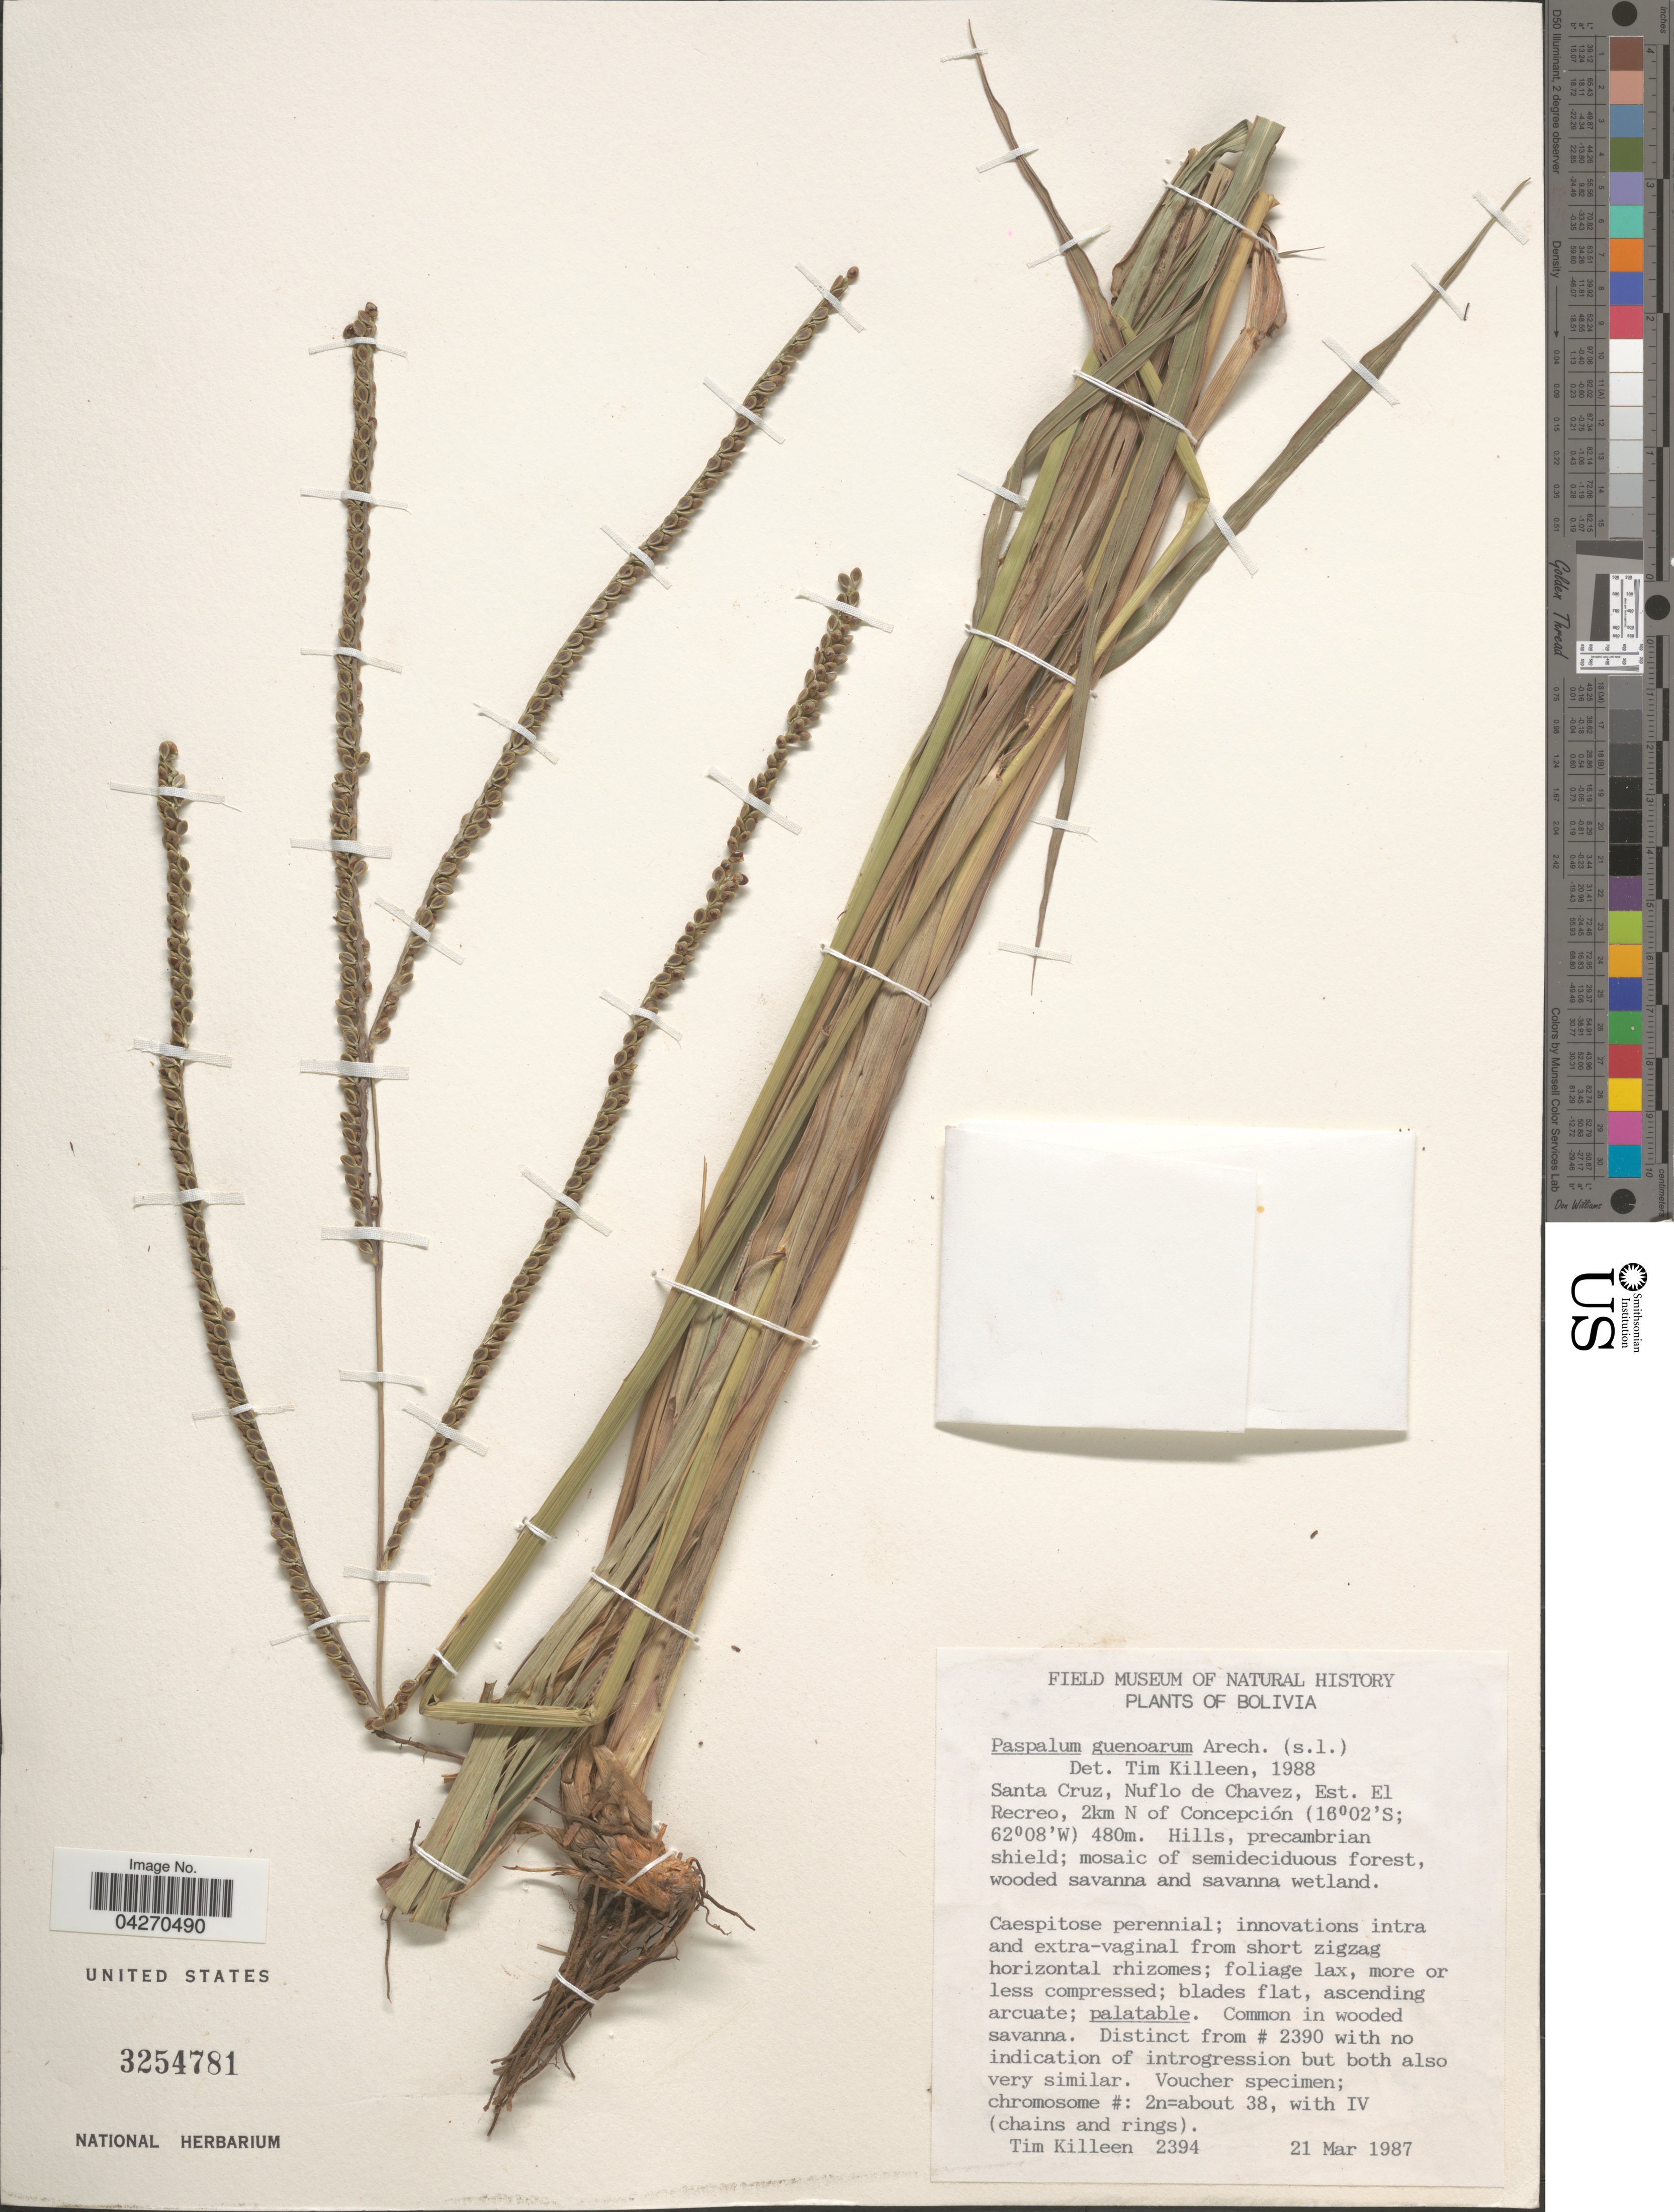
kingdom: Plantae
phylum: Tracheophyta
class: Liliopsida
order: Poales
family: Poaceae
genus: Paspalum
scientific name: Paspalum guenoarum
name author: Arechav.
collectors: T. J. Killeen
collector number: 2394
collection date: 1987-03-21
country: Bolivia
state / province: Santa Cruz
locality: Nuflo de Chavez, Est. El Recreo, 2km N of Concepción.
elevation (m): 480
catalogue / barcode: US 3254781